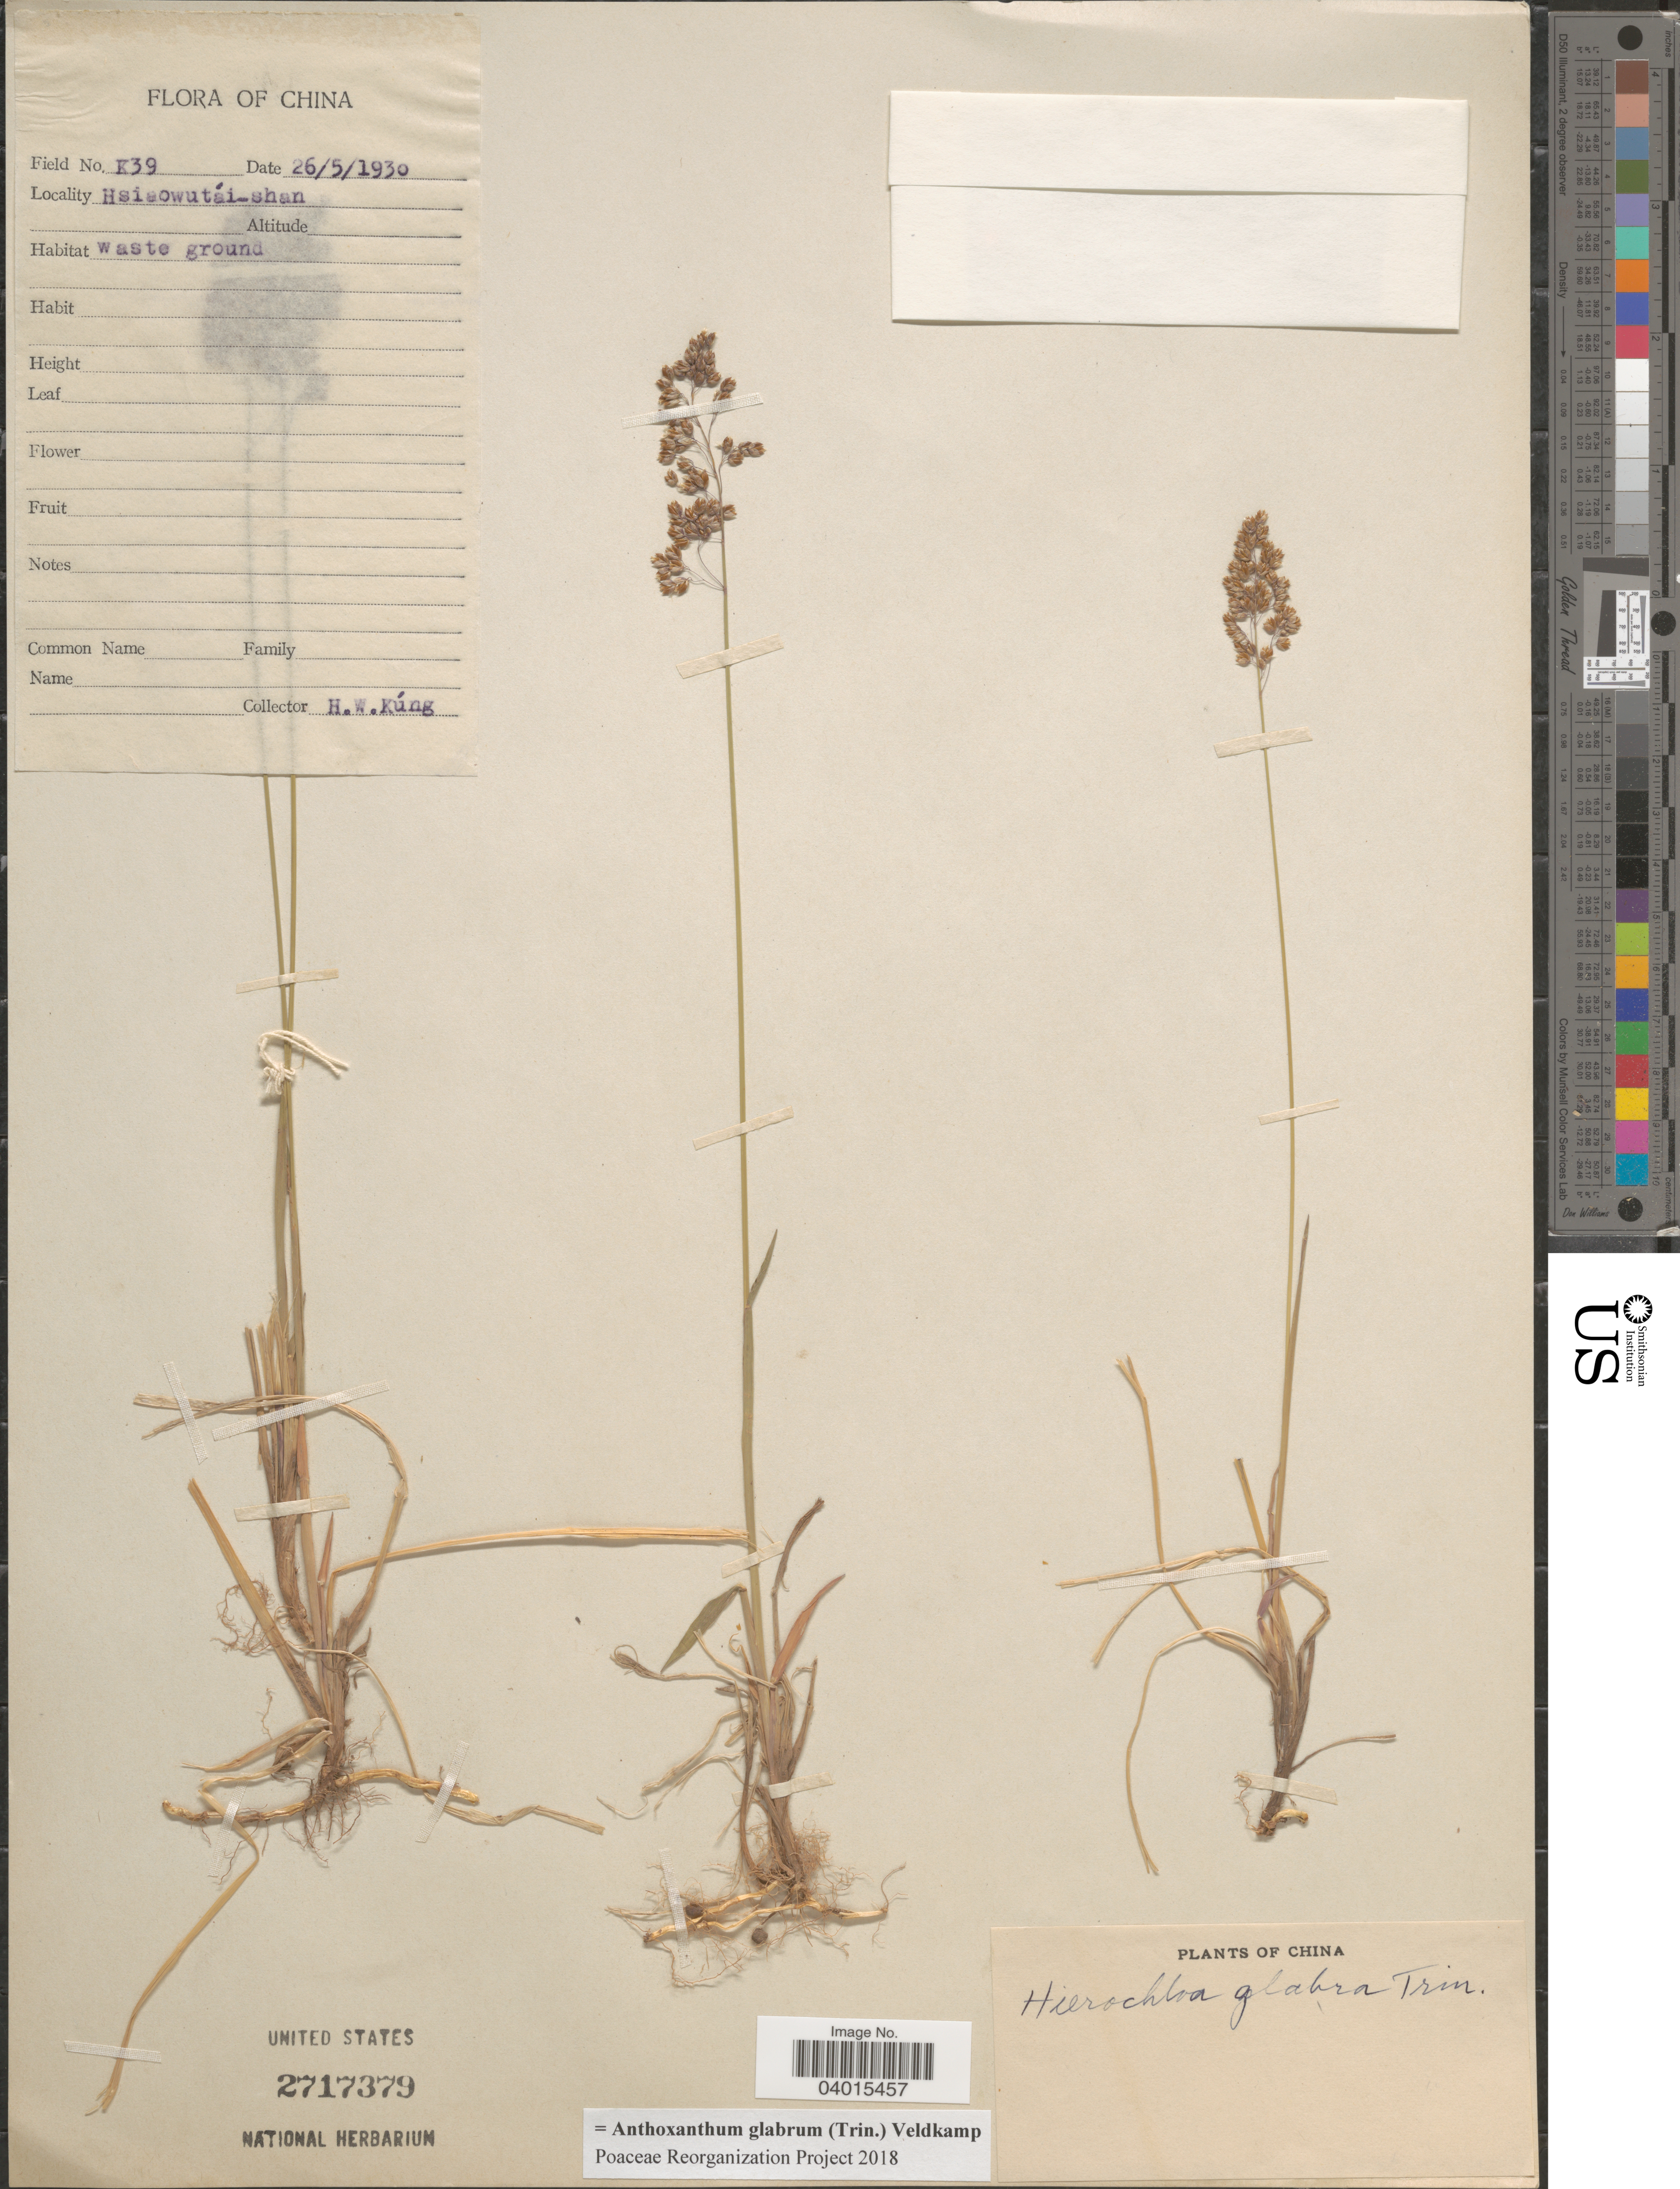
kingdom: Plantae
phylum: Tracheophyta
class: Liliopsida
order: Poales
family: Poaceae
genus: Anthoxanthum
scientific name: Anthoxanthum glabrum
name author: (Trin.) Veldkamp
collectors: H. Kung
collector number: K39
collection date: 1930-05-26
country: China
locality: Hsiaowutái-shan.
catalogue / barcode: US 2717379